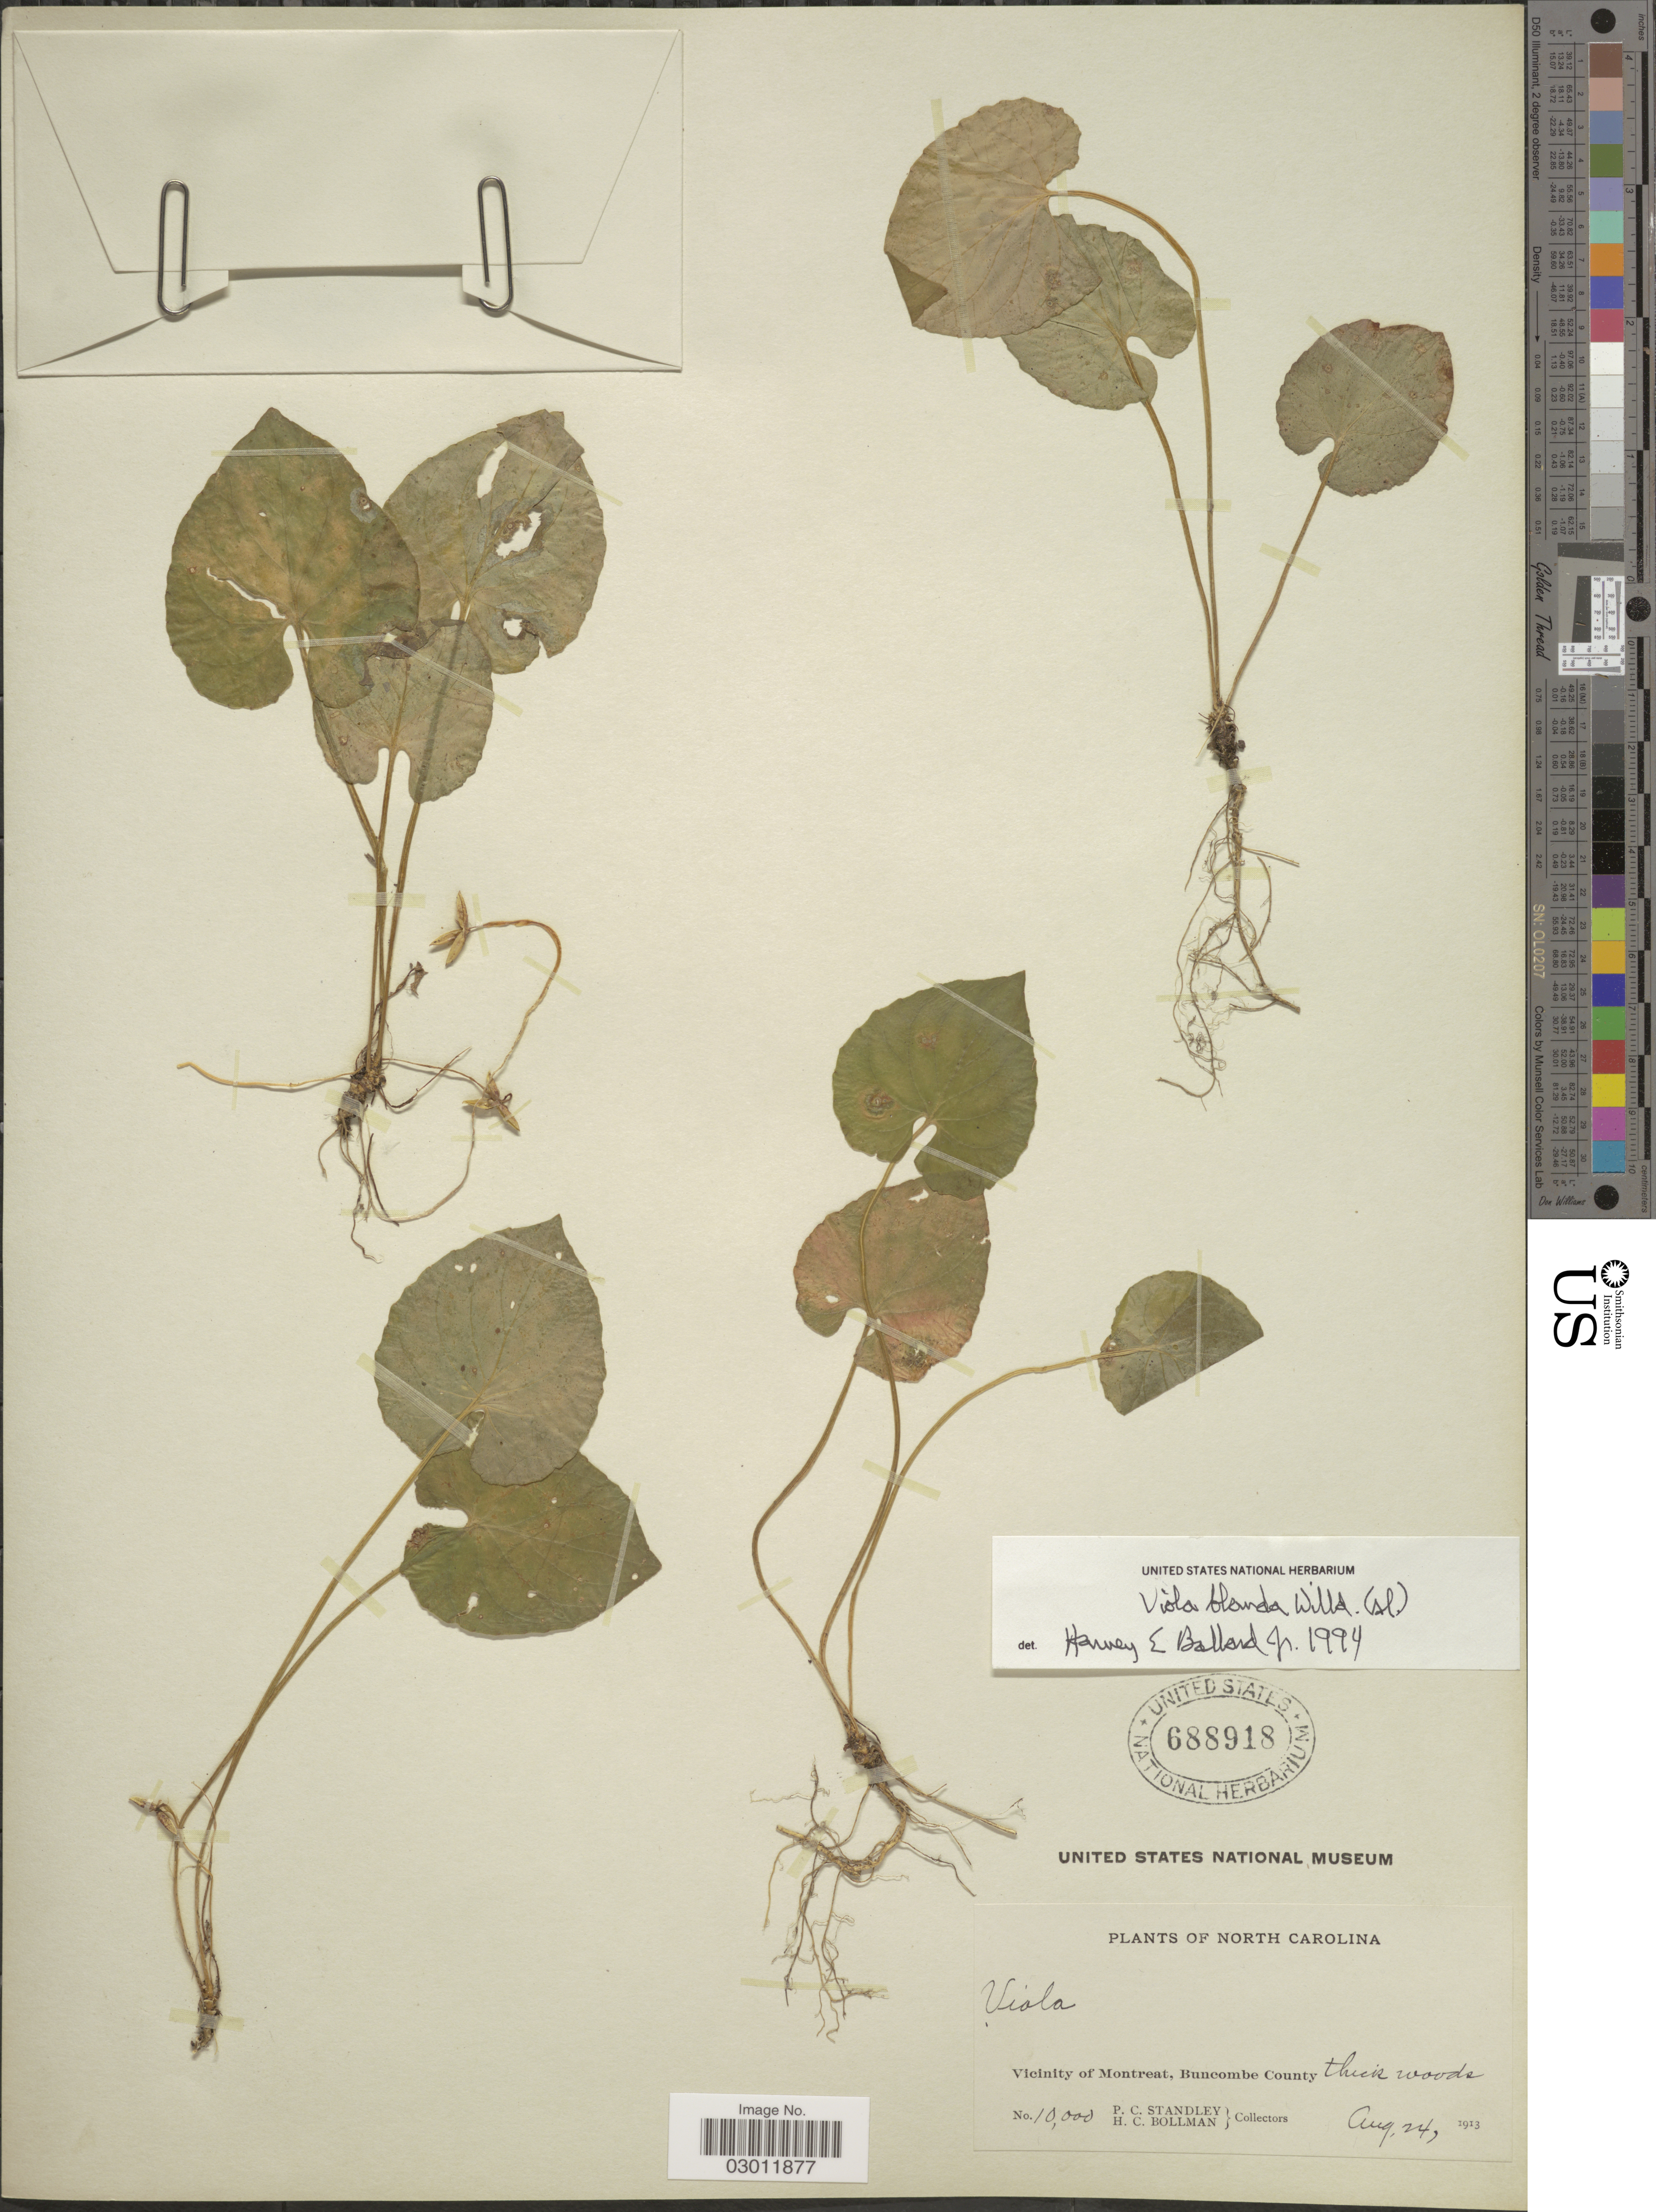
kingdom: Plantae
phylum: Tracheophyta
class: Magnoliopsida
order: Malpighiales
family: Violaceae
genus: Viola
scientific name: Viola blanda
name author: Willd.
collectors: P. C. Standley & H. C. Bollman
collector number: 10000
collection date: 1913-08-24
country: United States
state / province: North Carolina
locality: Vicinity of Montreat, Buncombe County.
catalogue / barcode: US 688918